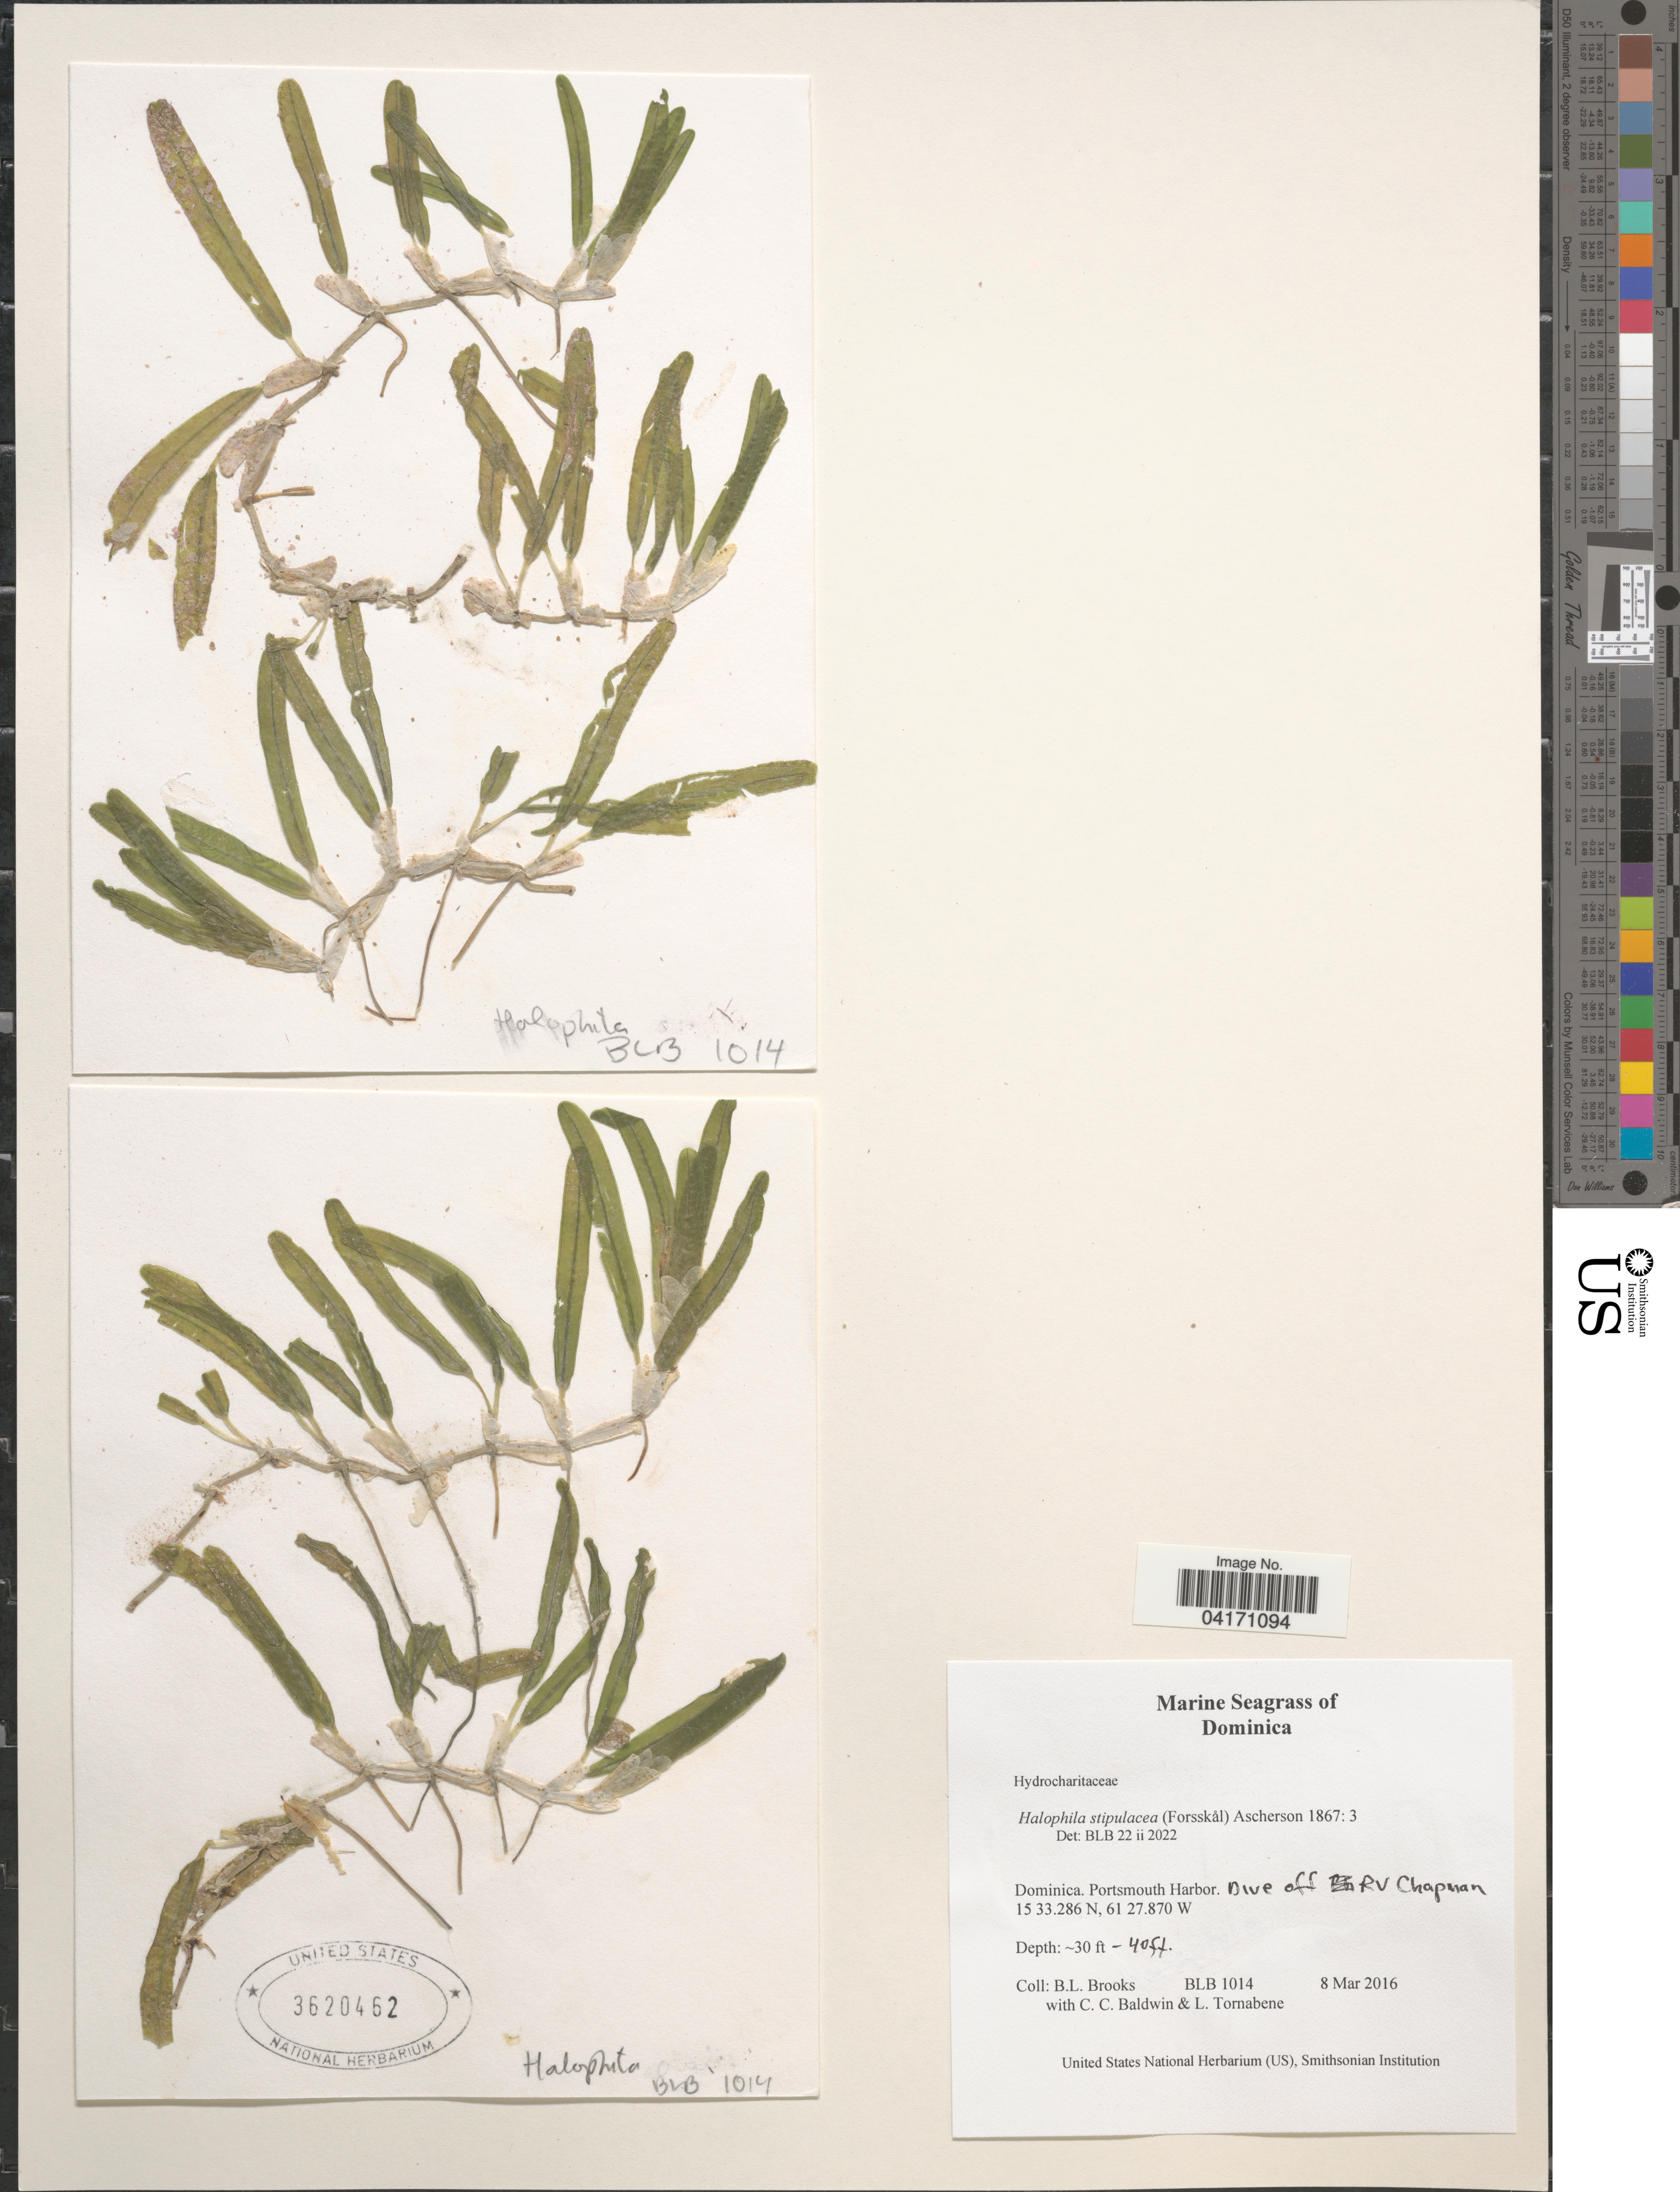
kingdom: Plantae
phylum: Tracheophyta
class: Liliopsida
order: Alismatales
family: Hydrocharitaceae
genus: Halophila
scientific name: Halophila stipulacea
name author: (Forssk.) Asch.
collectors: B. Brooks, C. C. Baldwin & L. Tornabene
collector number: BLB1014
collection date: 2016-03-08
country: Dominica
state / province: St. John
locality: Portsmouth Harbor. Dive off RV Chapman.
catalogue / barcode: US 3620462